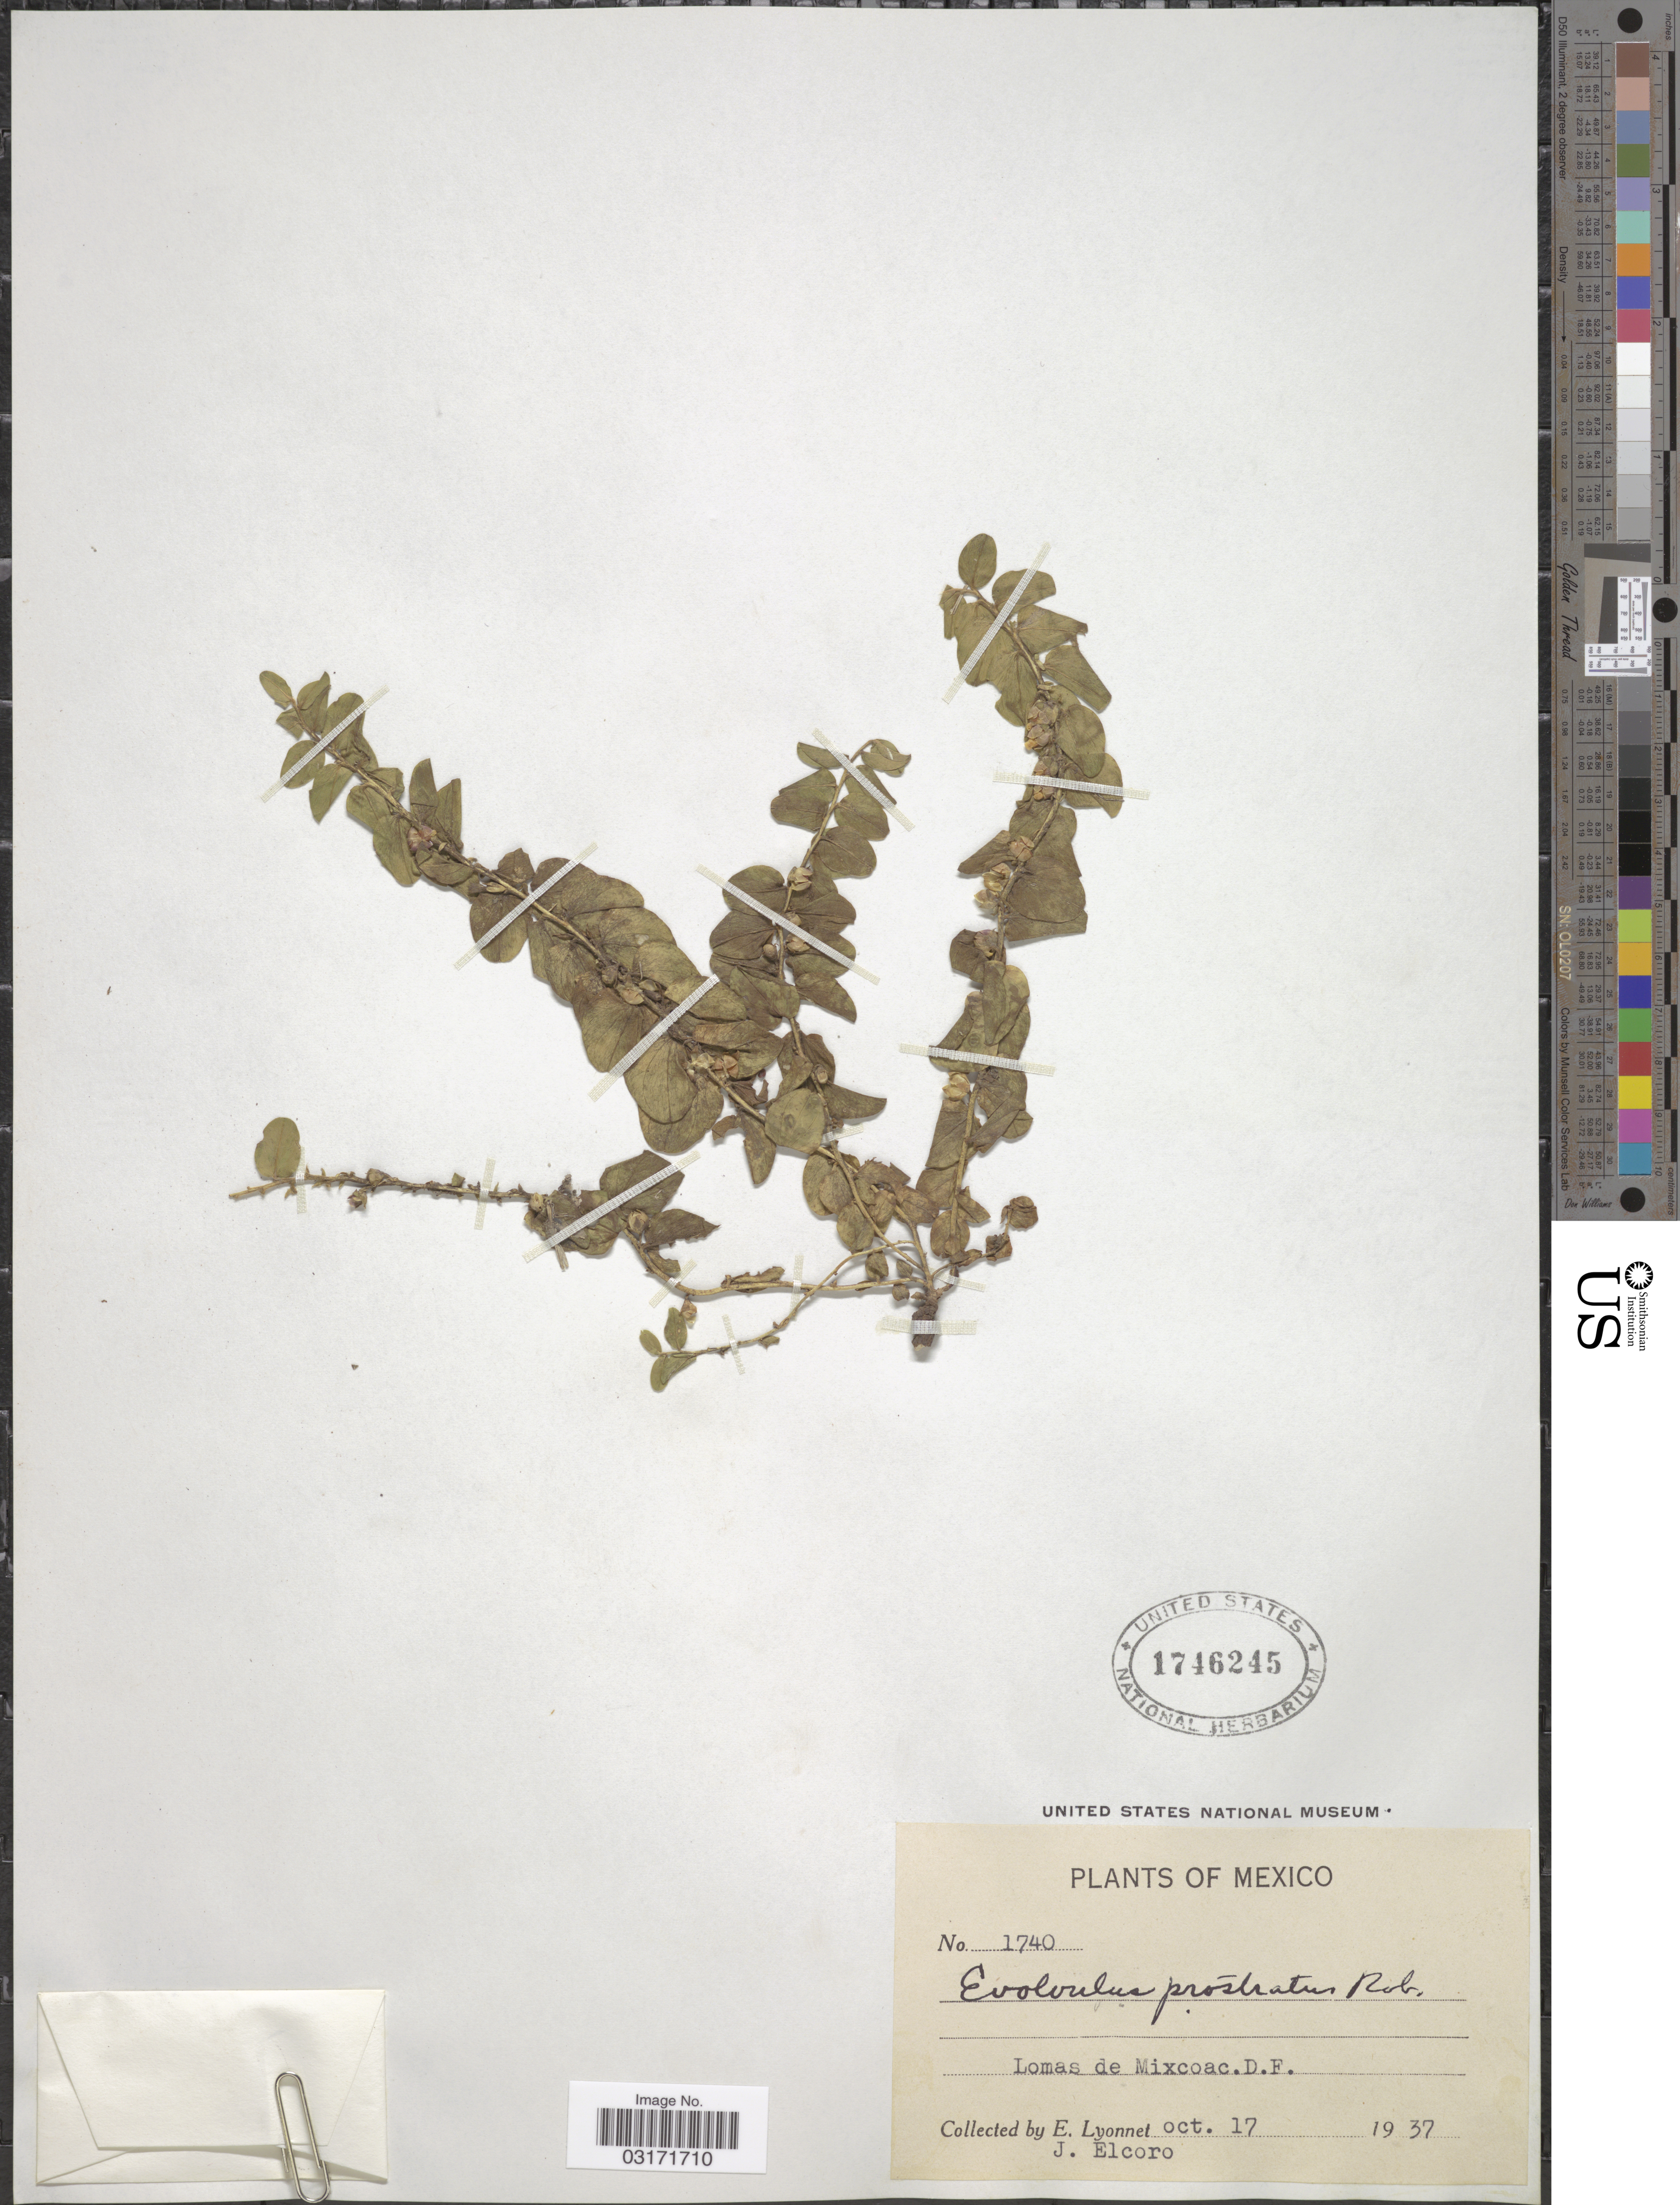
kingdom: Plantae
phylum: Tracheophyta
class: Magnoliopsida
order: Solanales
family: Convolvulaceae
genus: Evolvulus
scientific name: Evolvulus prostratus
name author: B.L. Rob.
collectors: E. Lyonnet & J. Elcoro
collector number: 1740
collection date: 1937-10-17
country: Mexico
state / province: Distrito Federal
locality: Lomas de Mixcoa D.F.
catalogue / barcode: US 1746245